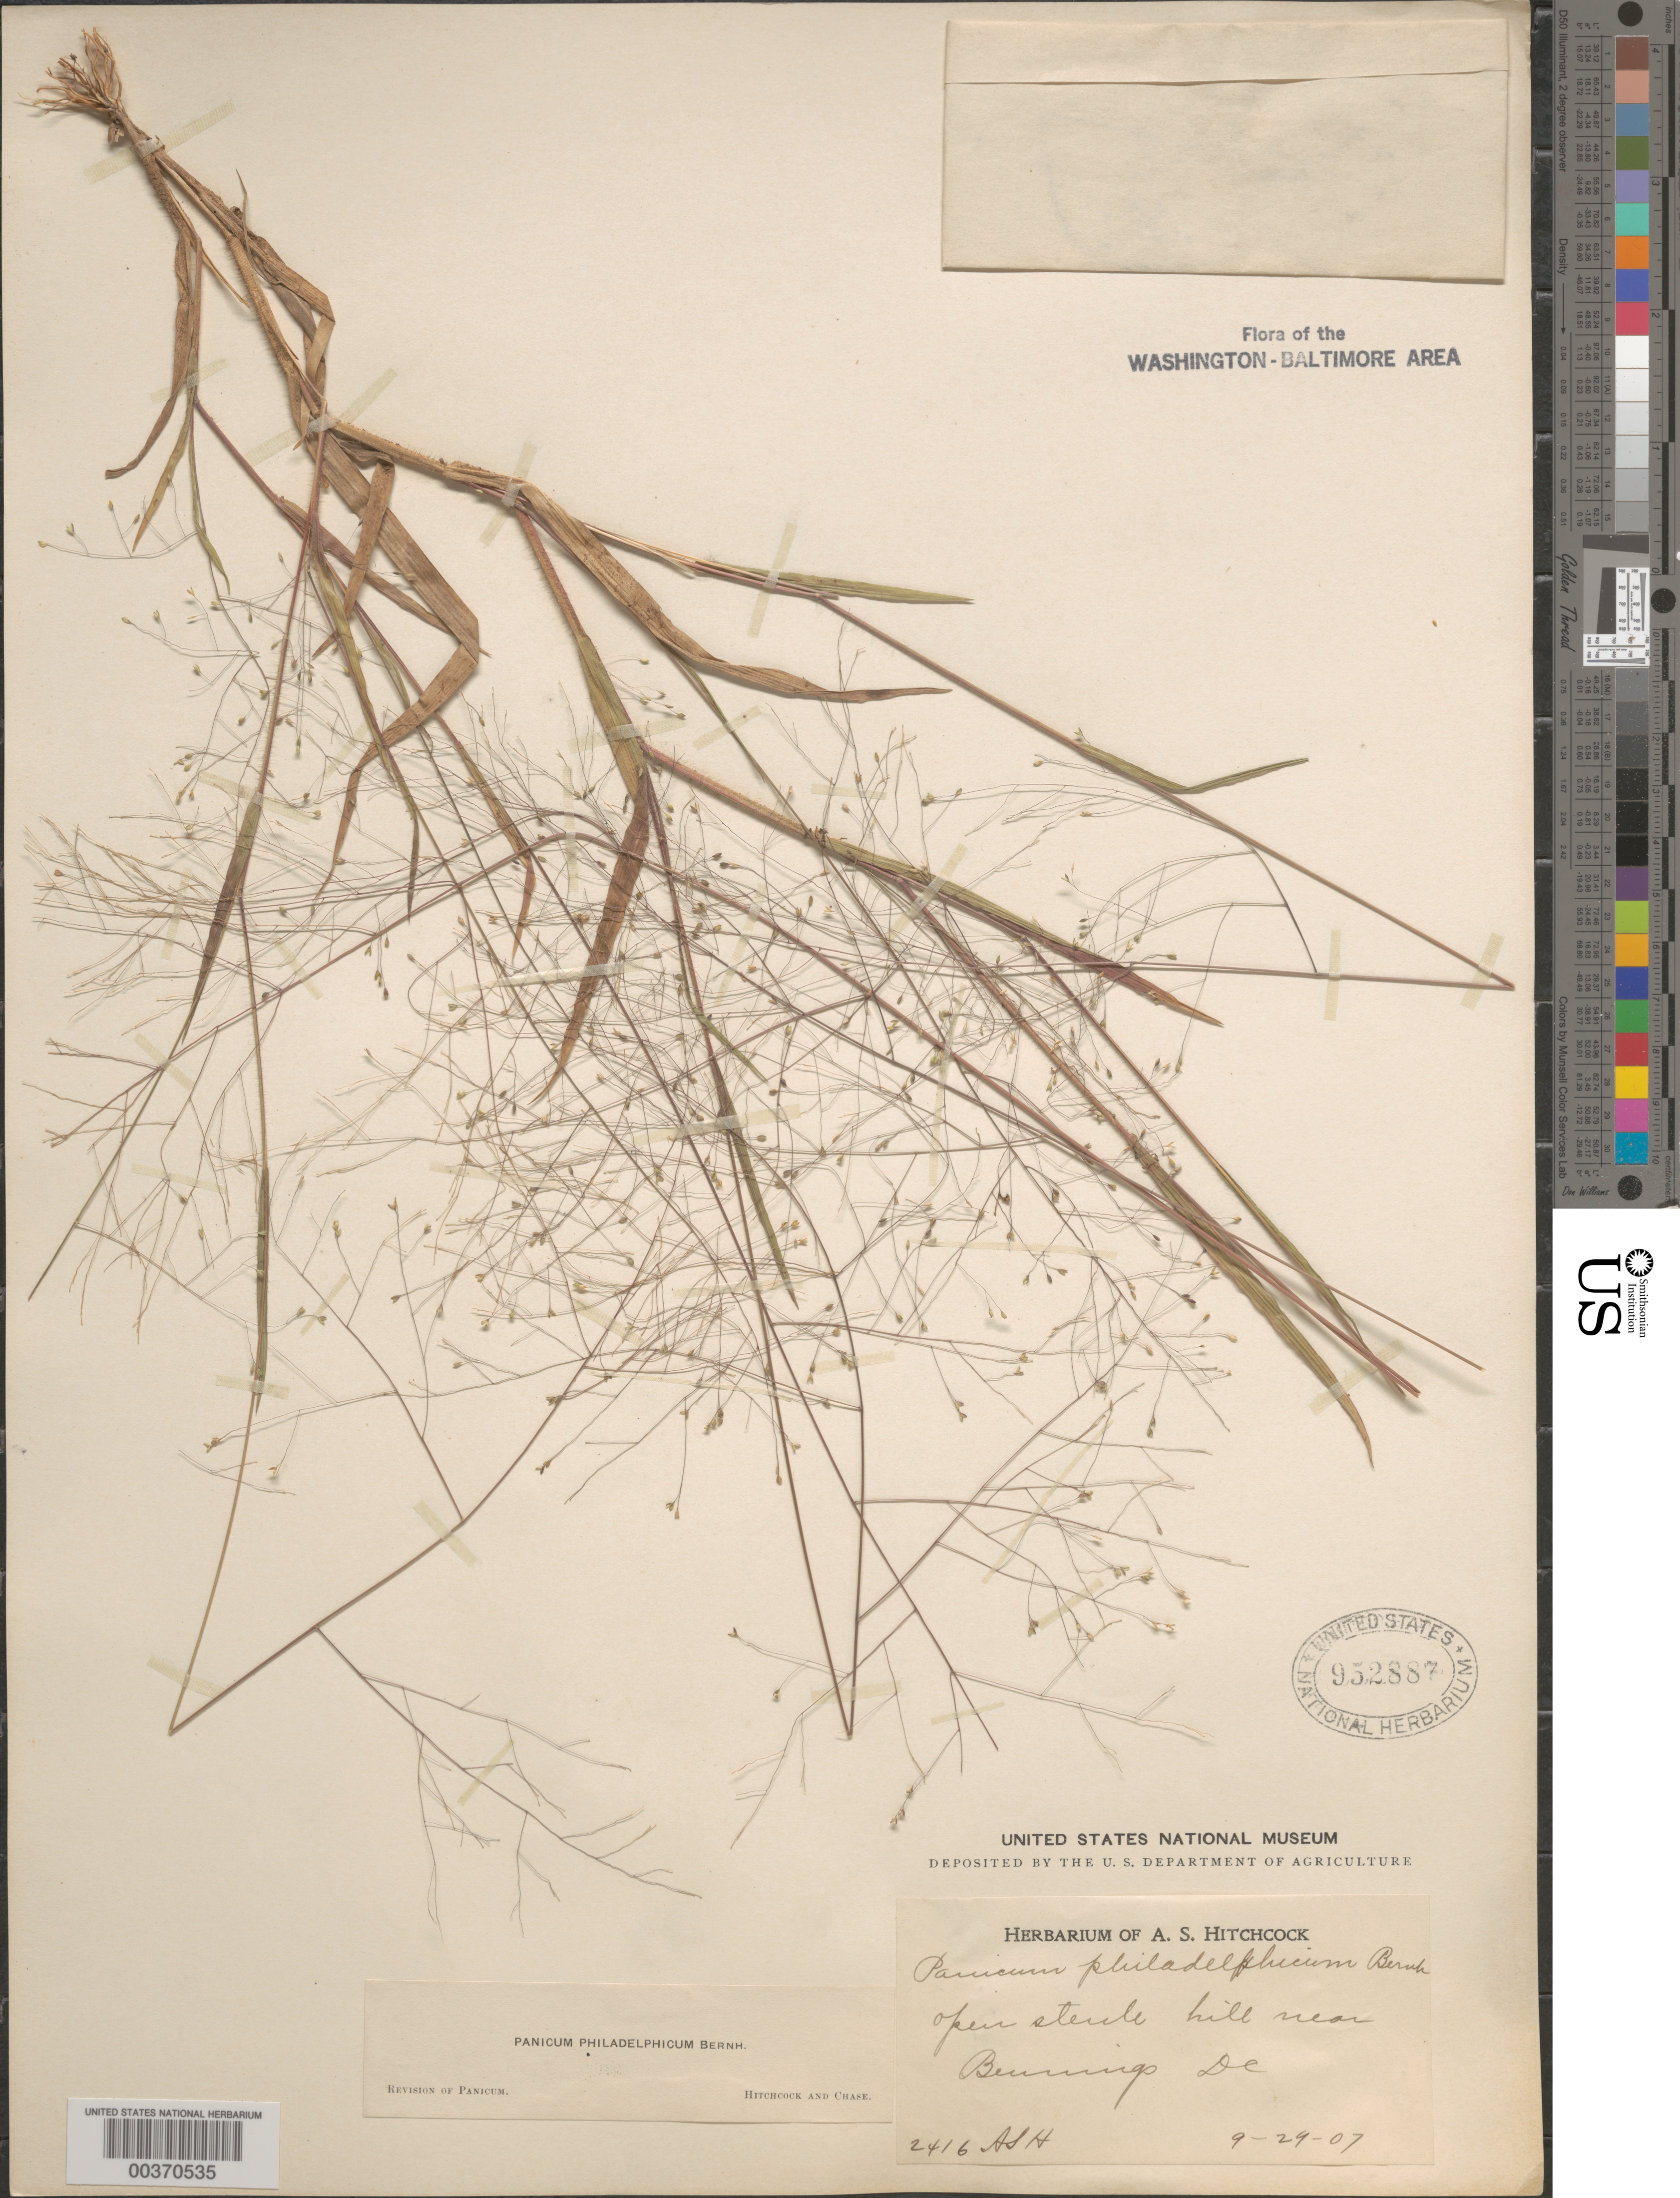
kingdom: Plantae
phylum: Tracheophyta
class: Liliopsida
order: Poales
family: Poaceae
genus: Panicum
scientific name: Panicum philadelphicum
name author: Bernh. ex Trin.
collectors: A. S. Hitchcock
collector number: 2416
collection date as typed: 20 Sep 1907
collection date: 1907-09-20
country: United States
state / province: District of Columbia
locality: Bennings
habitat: Open sterile hill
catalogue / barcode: US 952887